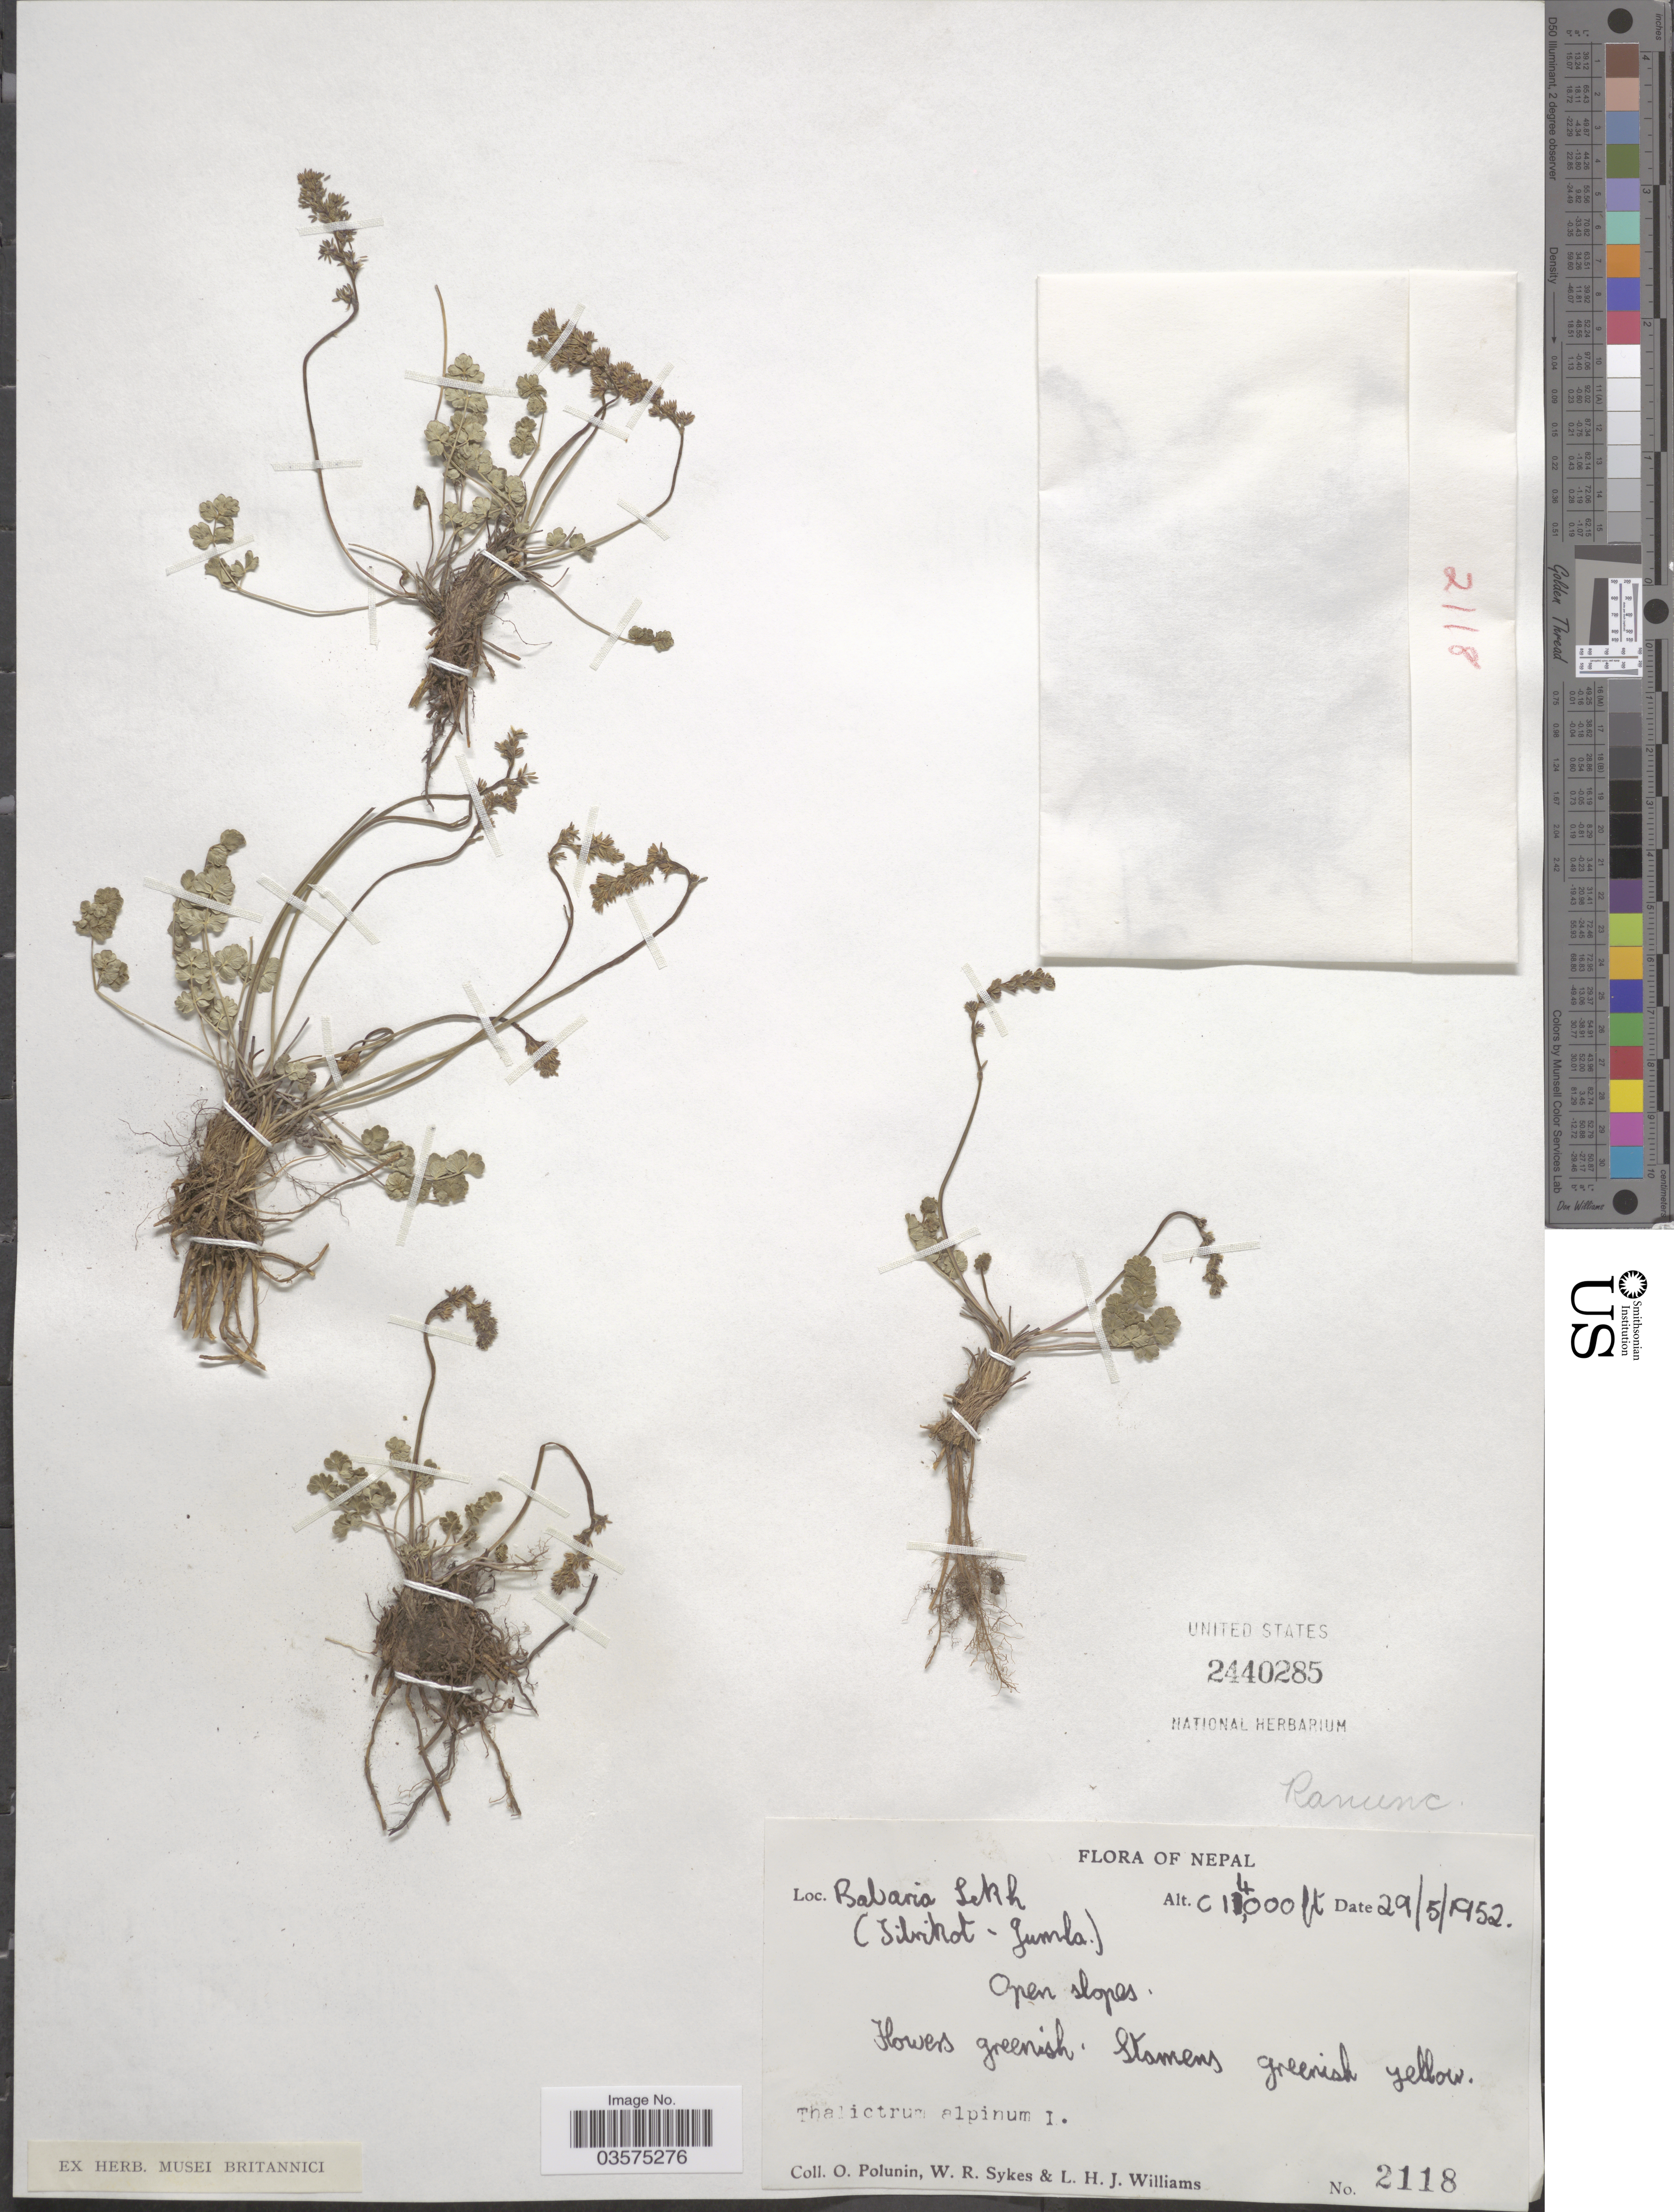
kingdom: Plantae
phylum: Tracheophyta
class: Magnoliopsida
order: Ranunculales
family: Ranunculaceae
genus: Thalictrum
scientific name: Thalictrum alpinum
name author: L.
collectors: O. V. Polunin, W. R. Sykes & L. H. J. Williams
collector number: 2118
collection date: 1952-05-29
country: Nepal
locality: Babaria Lekh. (Tibrikot - Jumla).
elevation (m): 4267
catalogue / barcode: US 2440285